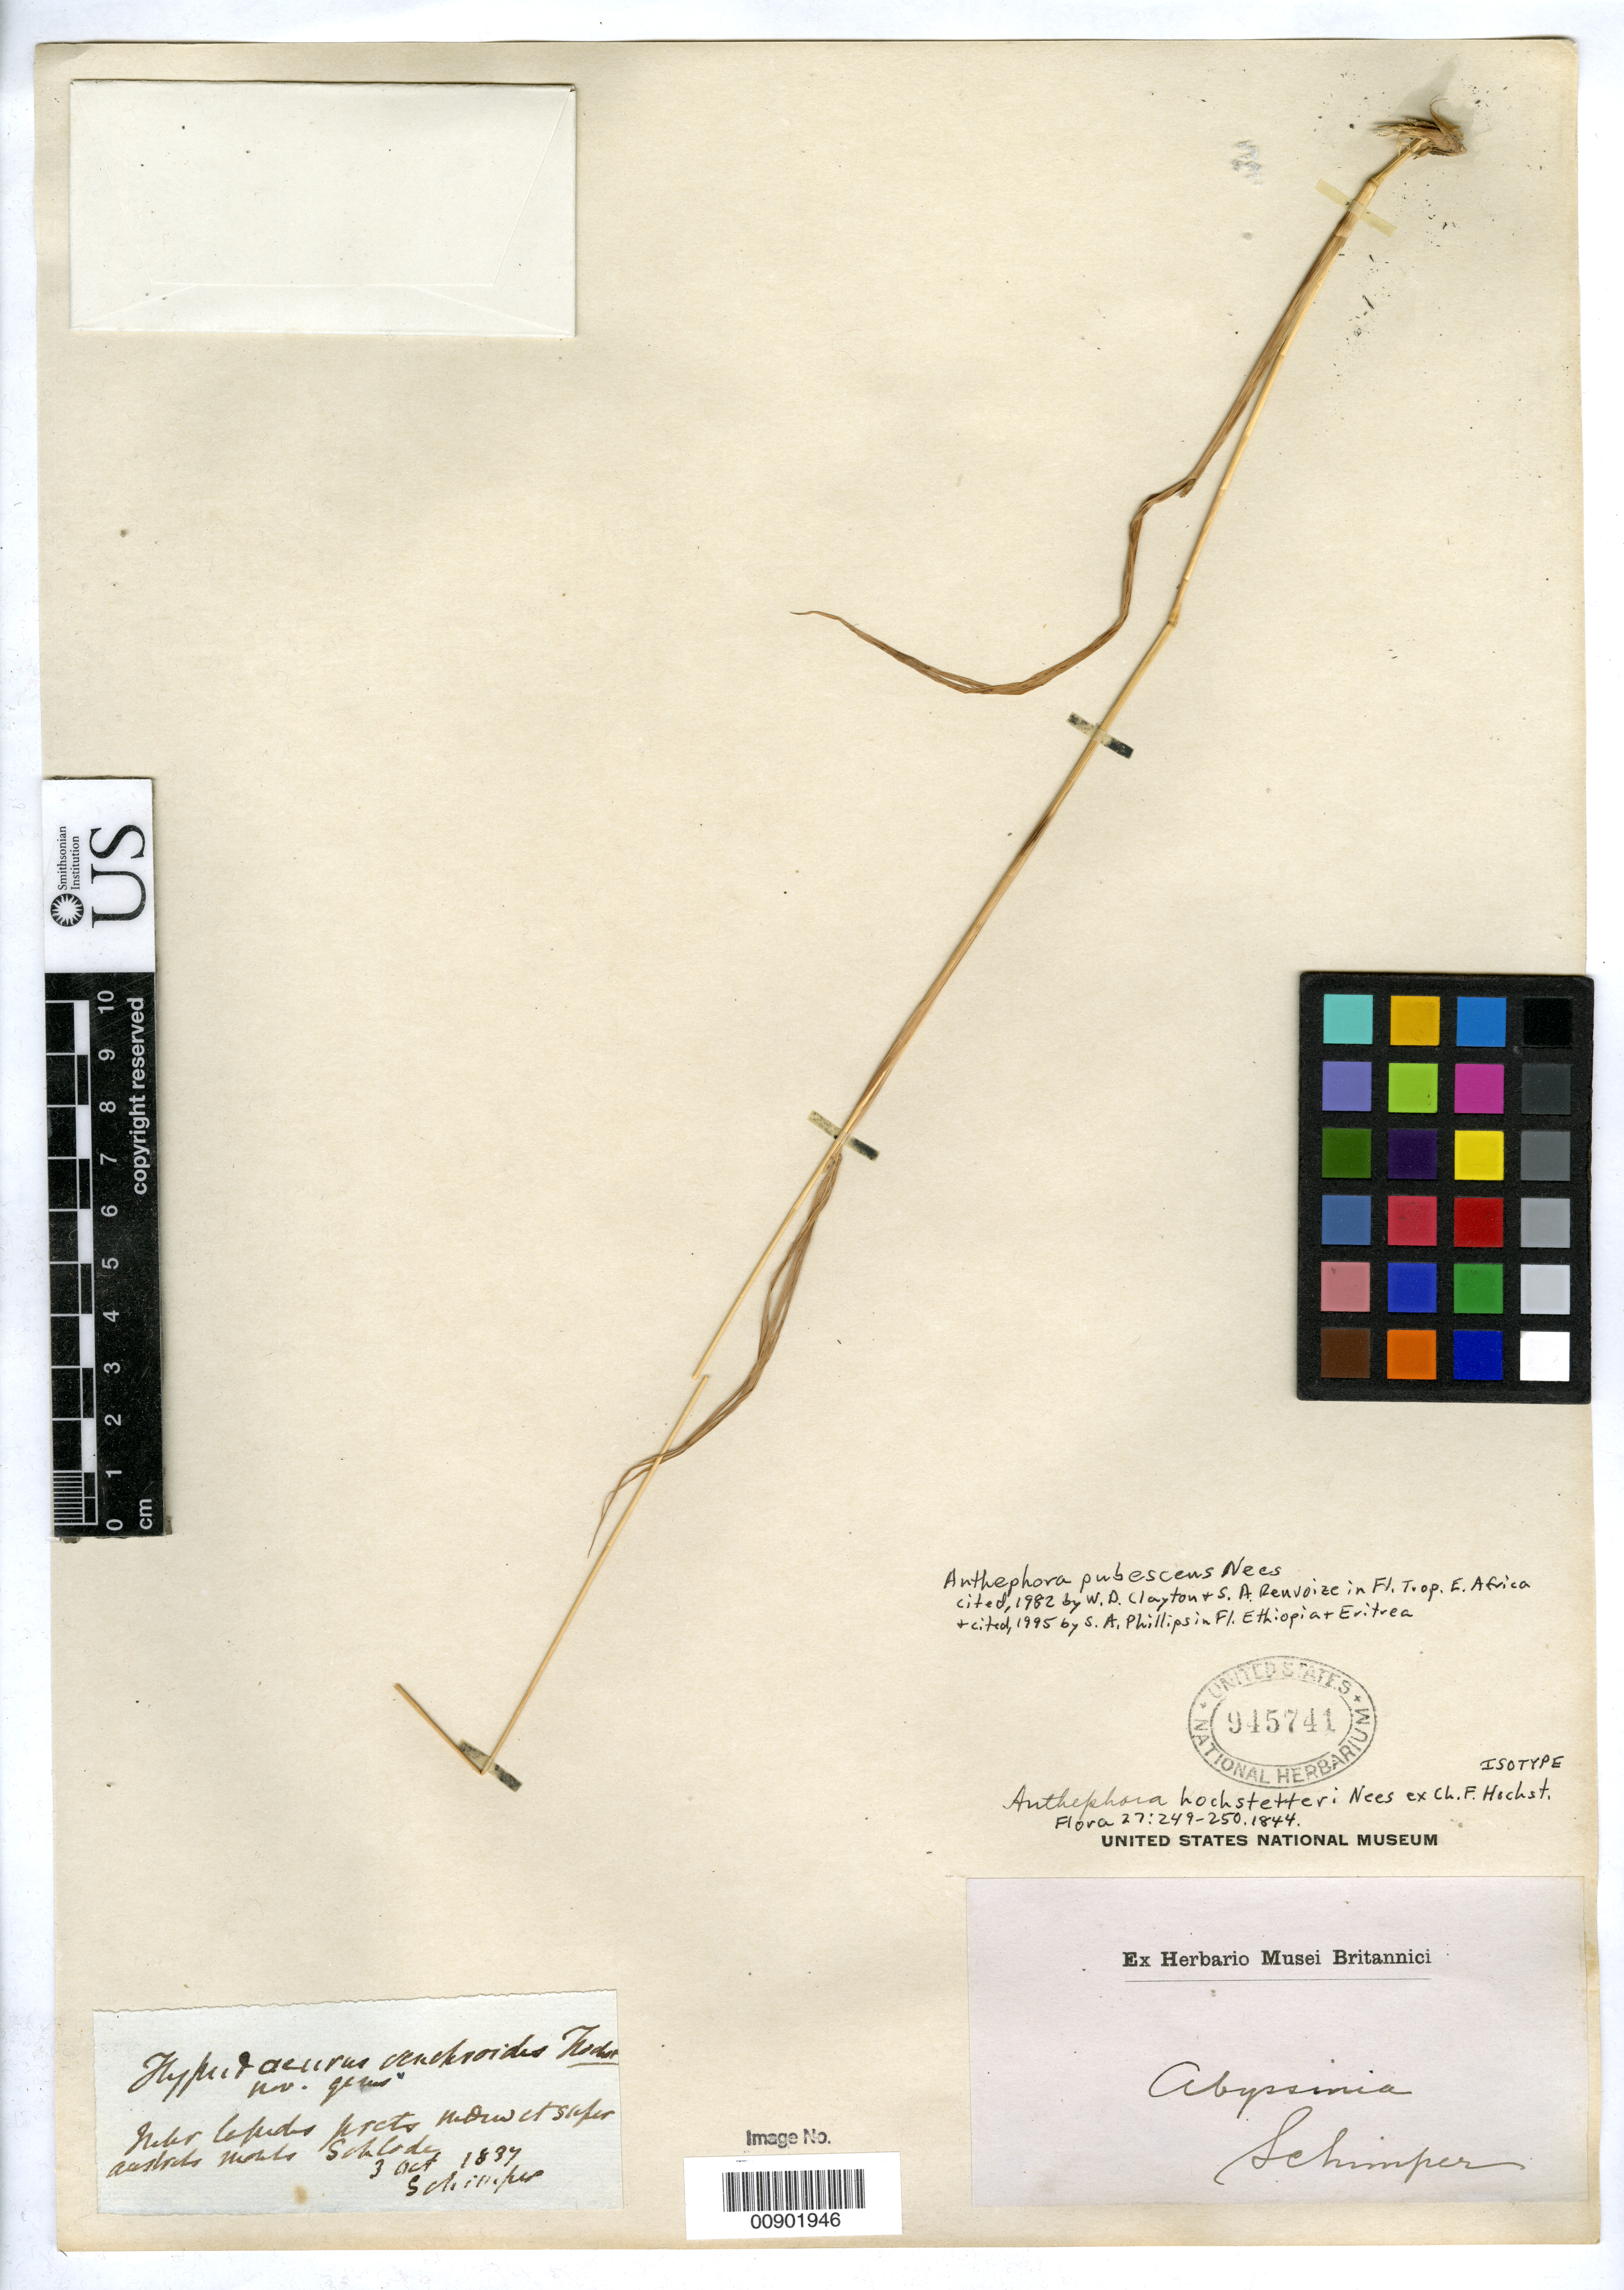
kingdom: Plantae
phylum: Tracheophyta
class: Liliopsida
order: Poales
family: Poaceae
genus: Anthephora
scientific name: Anthephora hochstetteri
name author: Nees ex Hochst.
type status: Isotype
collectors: G. W. Schimper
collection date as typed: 03 Oct 1837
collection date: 1837-10-03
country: Ethiopia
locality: Inter lapides partis mediae et super. Australis montis Scholoda.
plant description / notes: Currently accepted name as cited by W.D. Clayton & S.A. Renvoize in Fl. Trop. E. Africa (1982) & S.A. Phillips in Fl. Ethiopia & Eritrea (1995).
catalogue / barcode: US 945741